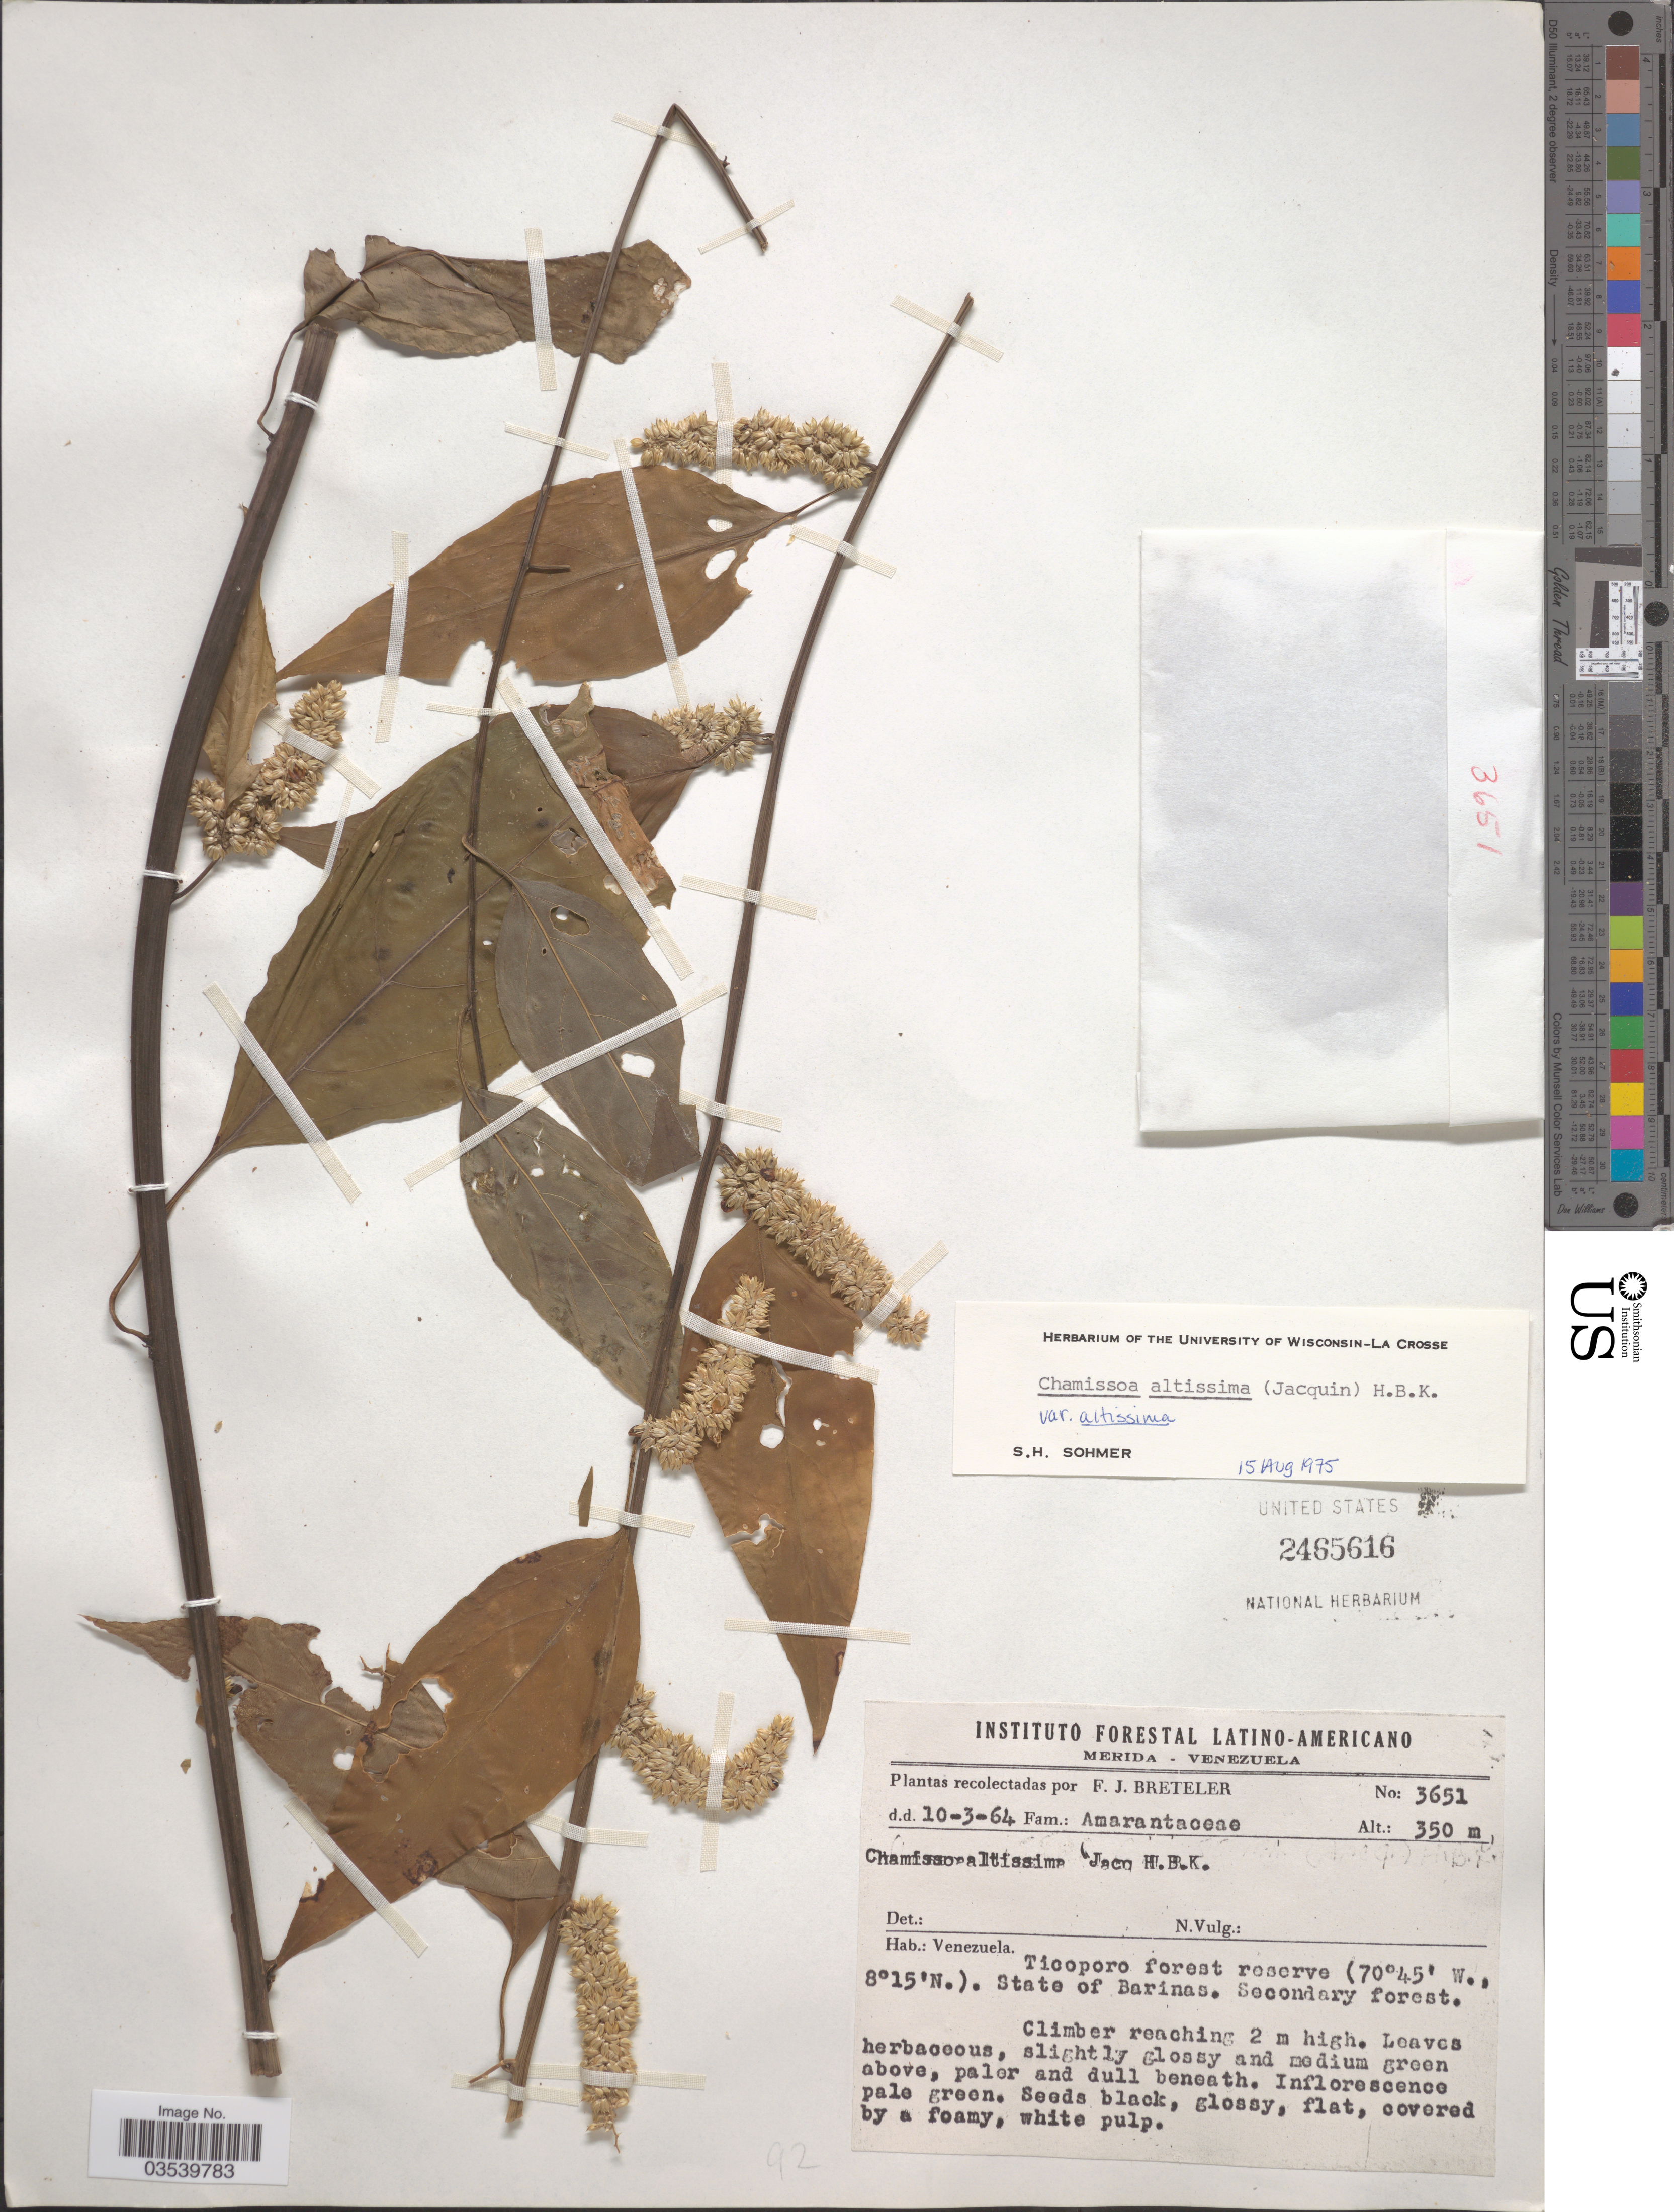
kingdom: Plantae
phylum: Tracheophyta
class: Magnoliopsida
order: Caryophyllales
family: Amaranthaceae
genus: Chamissoa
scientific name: Chamissoa altissima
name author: (Jacq.) Kunth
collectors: F. J. Breteler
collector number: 3651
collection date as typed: Transcribed d/m/y: 10/3/64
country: Venezuela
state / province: Barinas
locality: Ticoporo forest reserve.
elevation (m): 350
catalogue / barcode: US 2465616